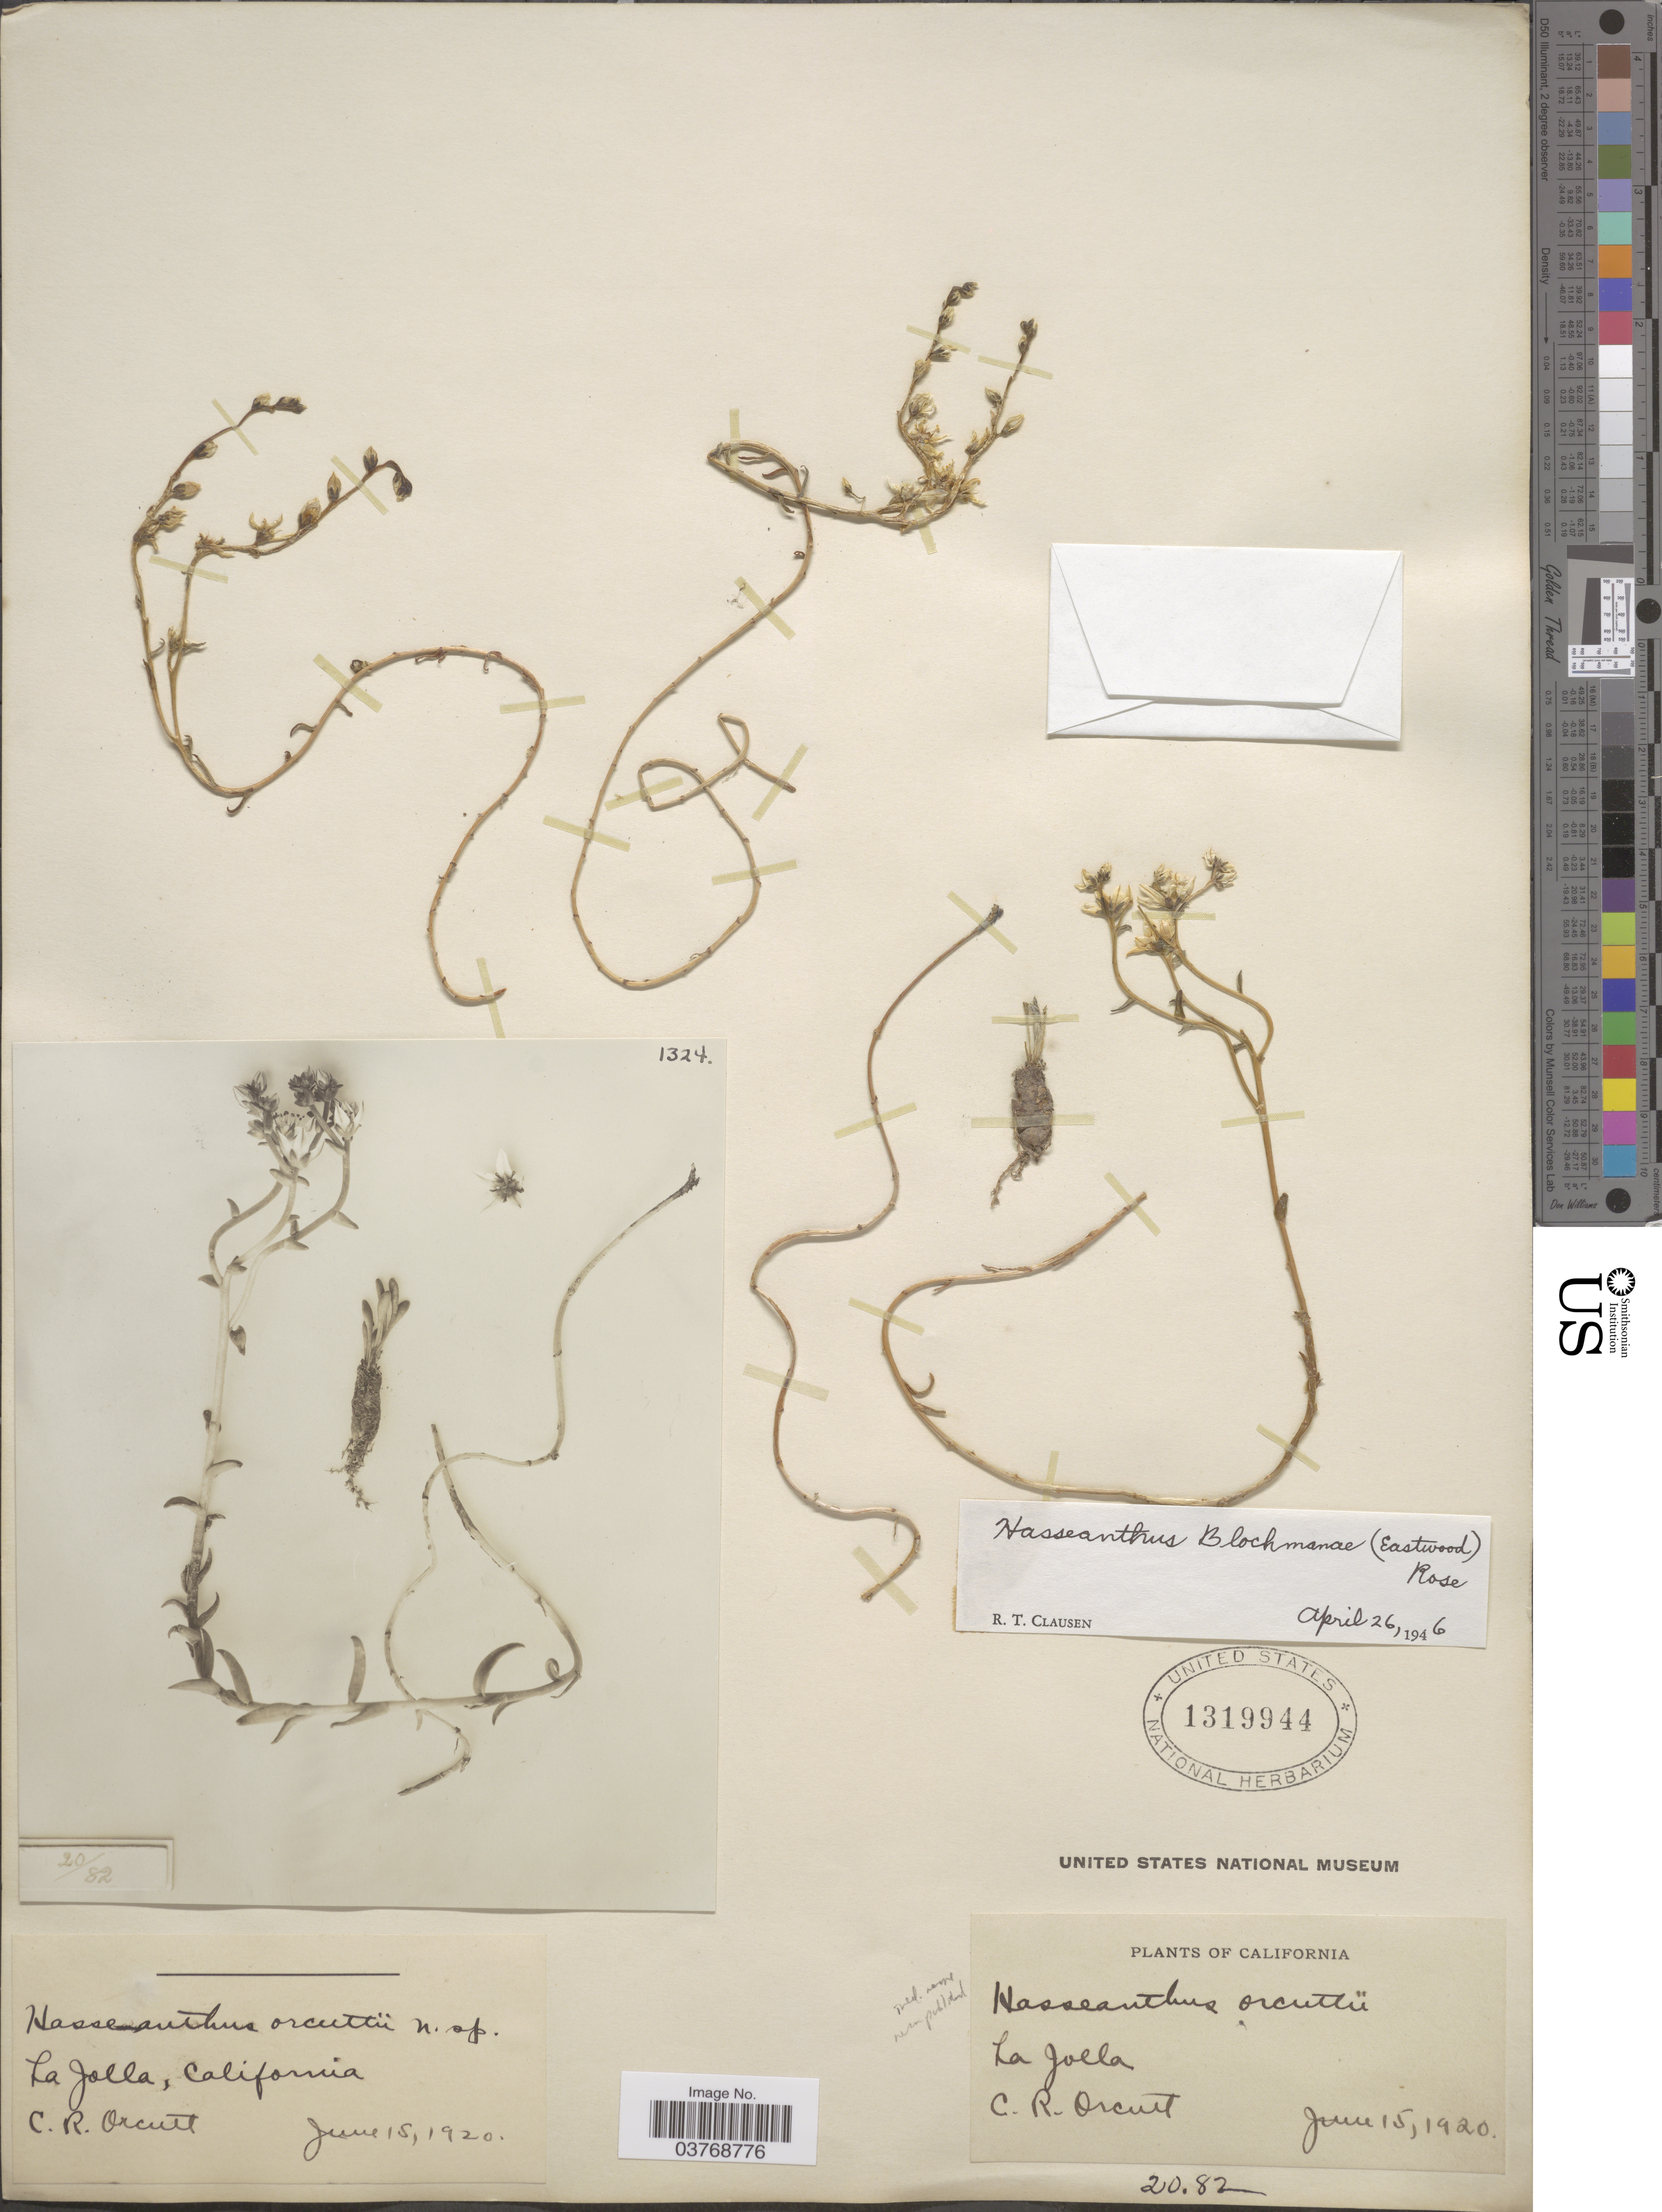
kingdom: Plantae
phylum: Tracheophyta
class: Magnoliopsida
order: Saxifragales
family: Crassulaceae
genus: Dudleya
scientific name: Dudleya blochmaniae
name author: (Eastw.) Moran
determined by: Strong, Mark T., (BOT), Smithsonian Institution - National Museum of Natural History (UNITED STATES)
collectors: C. R. Orcutt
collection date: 1920-06-15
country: United States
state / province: California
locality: La Jolla.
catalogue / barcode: US 1319944